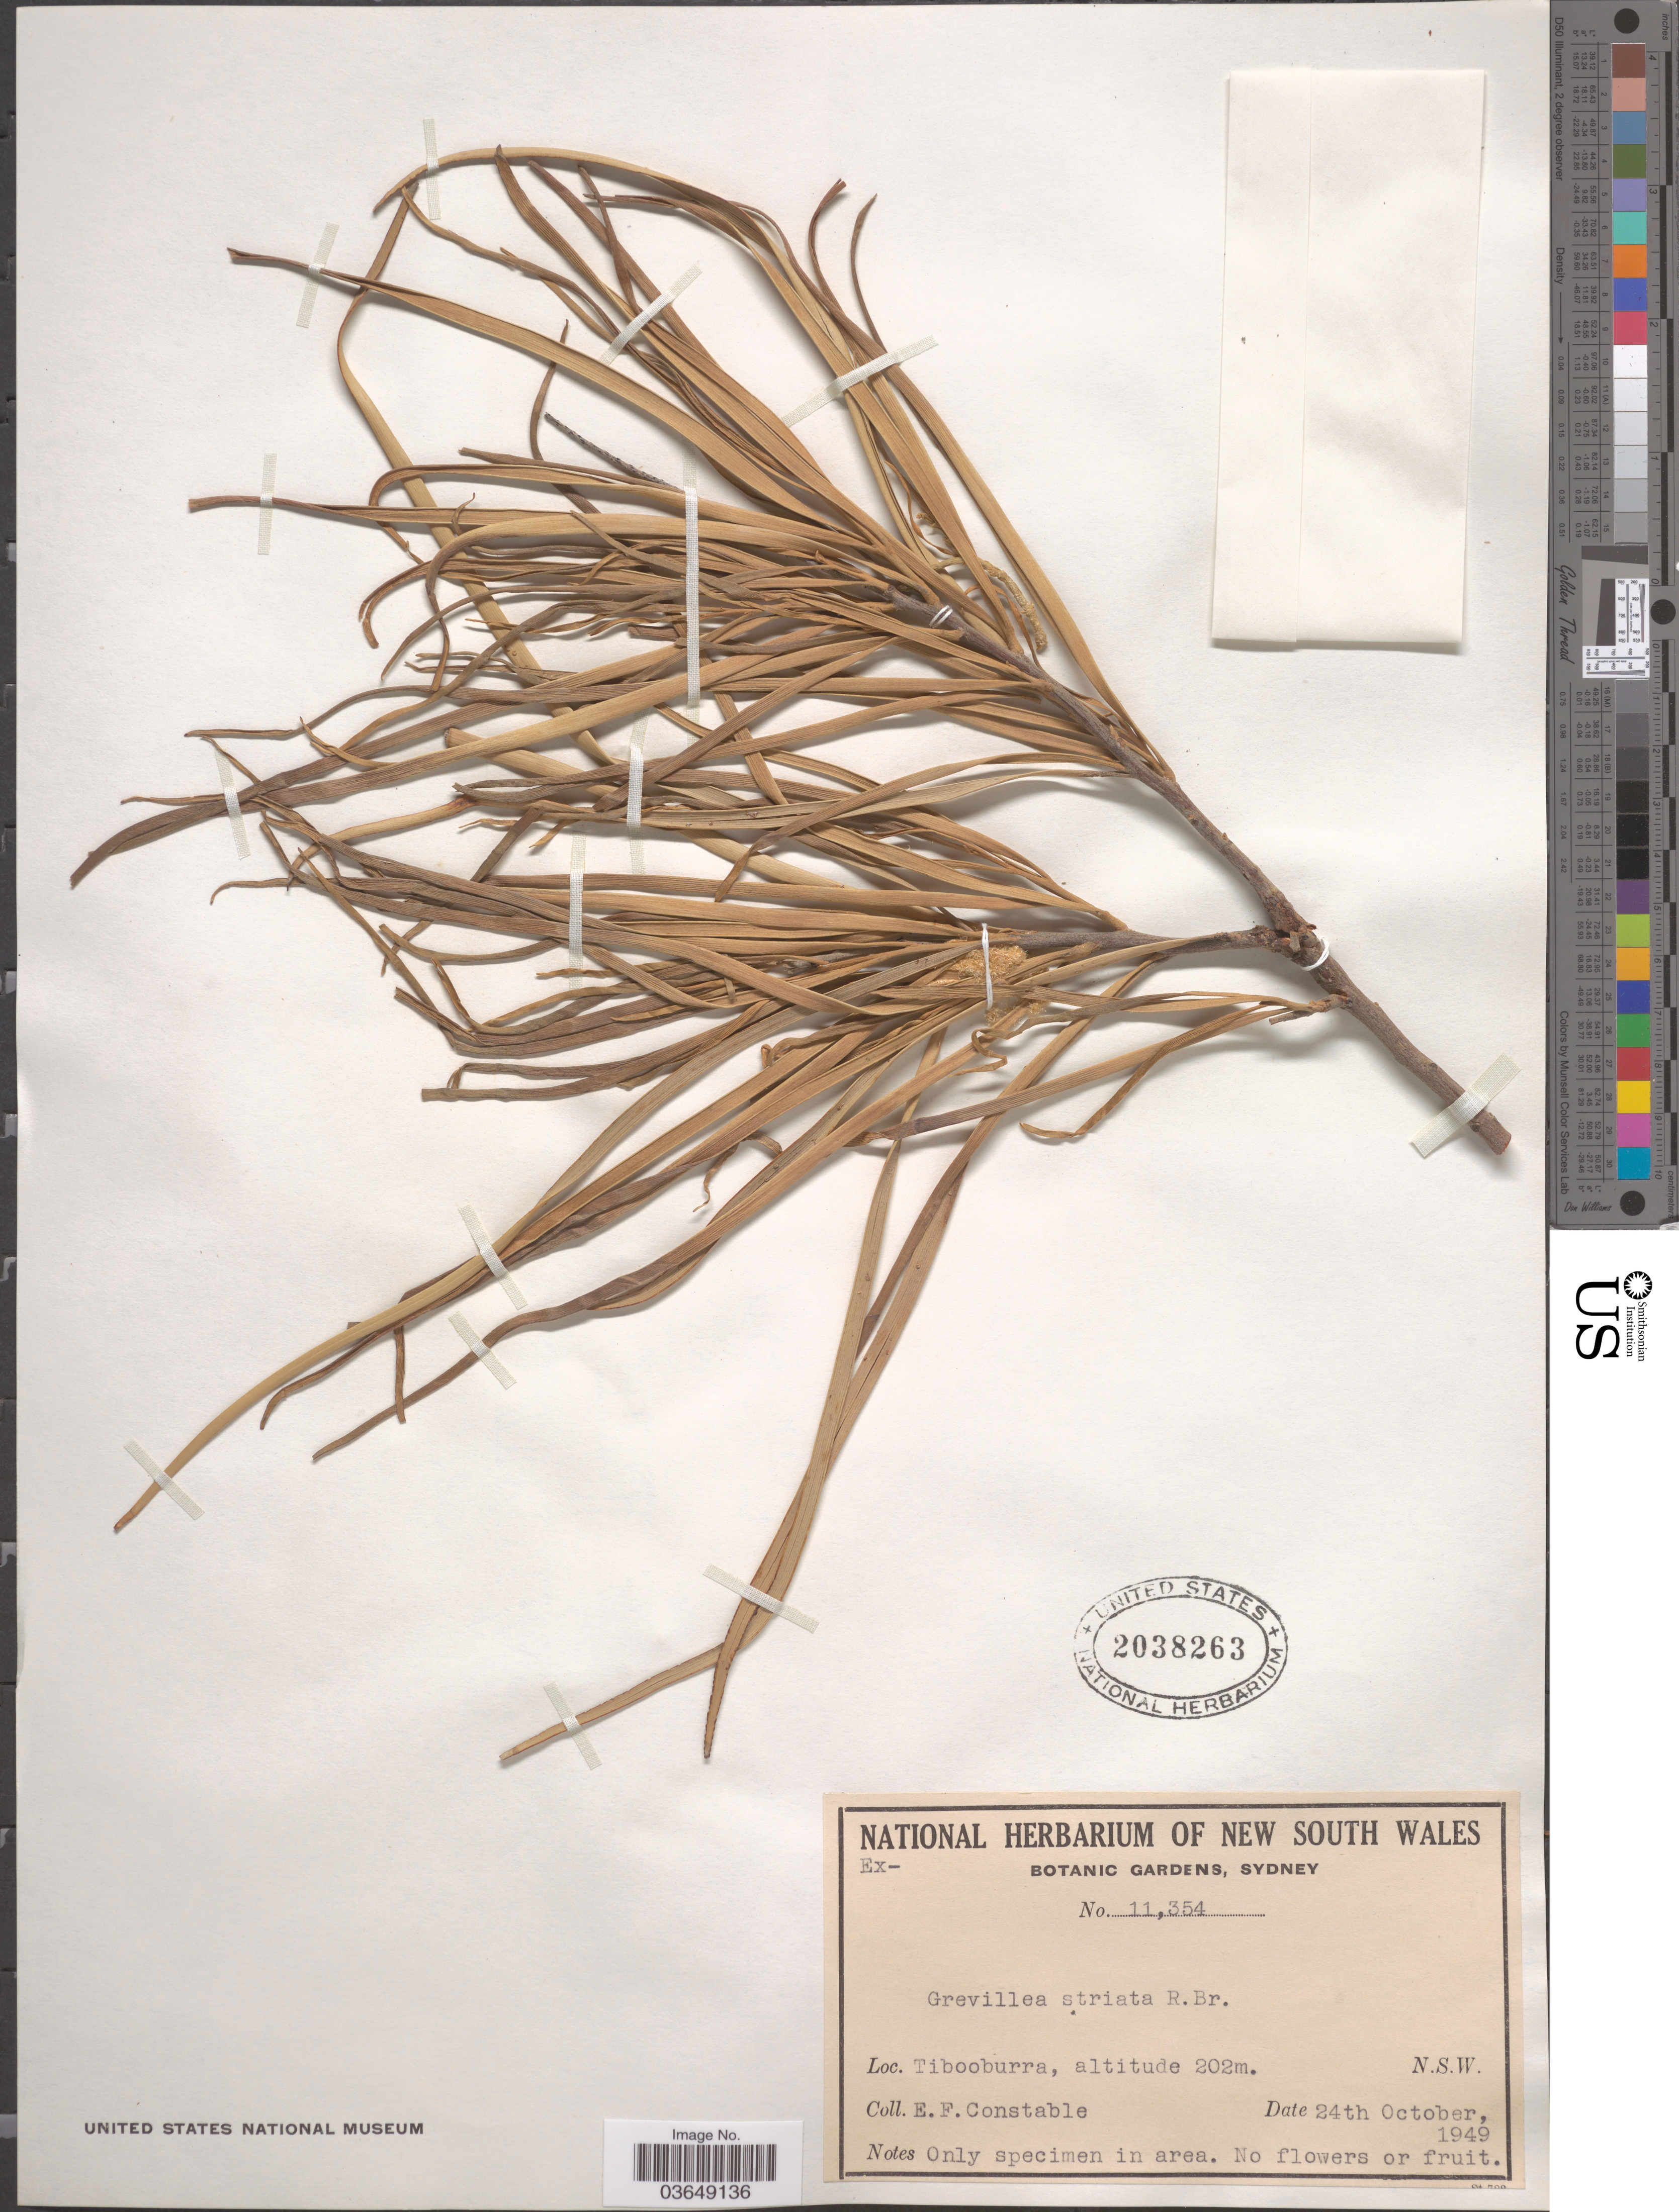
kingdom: Plantae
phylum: Tracheophyta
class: Magnoliopsida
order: Proteales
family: Proteaceae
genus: Grevillea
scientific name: Grevillea striata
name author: R. Br.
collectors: E. F. Constable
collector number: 11354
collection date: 1949-10-24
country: Australia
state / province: New South Wales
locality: Tibooburra.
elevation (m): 202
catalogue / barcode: US 2038263